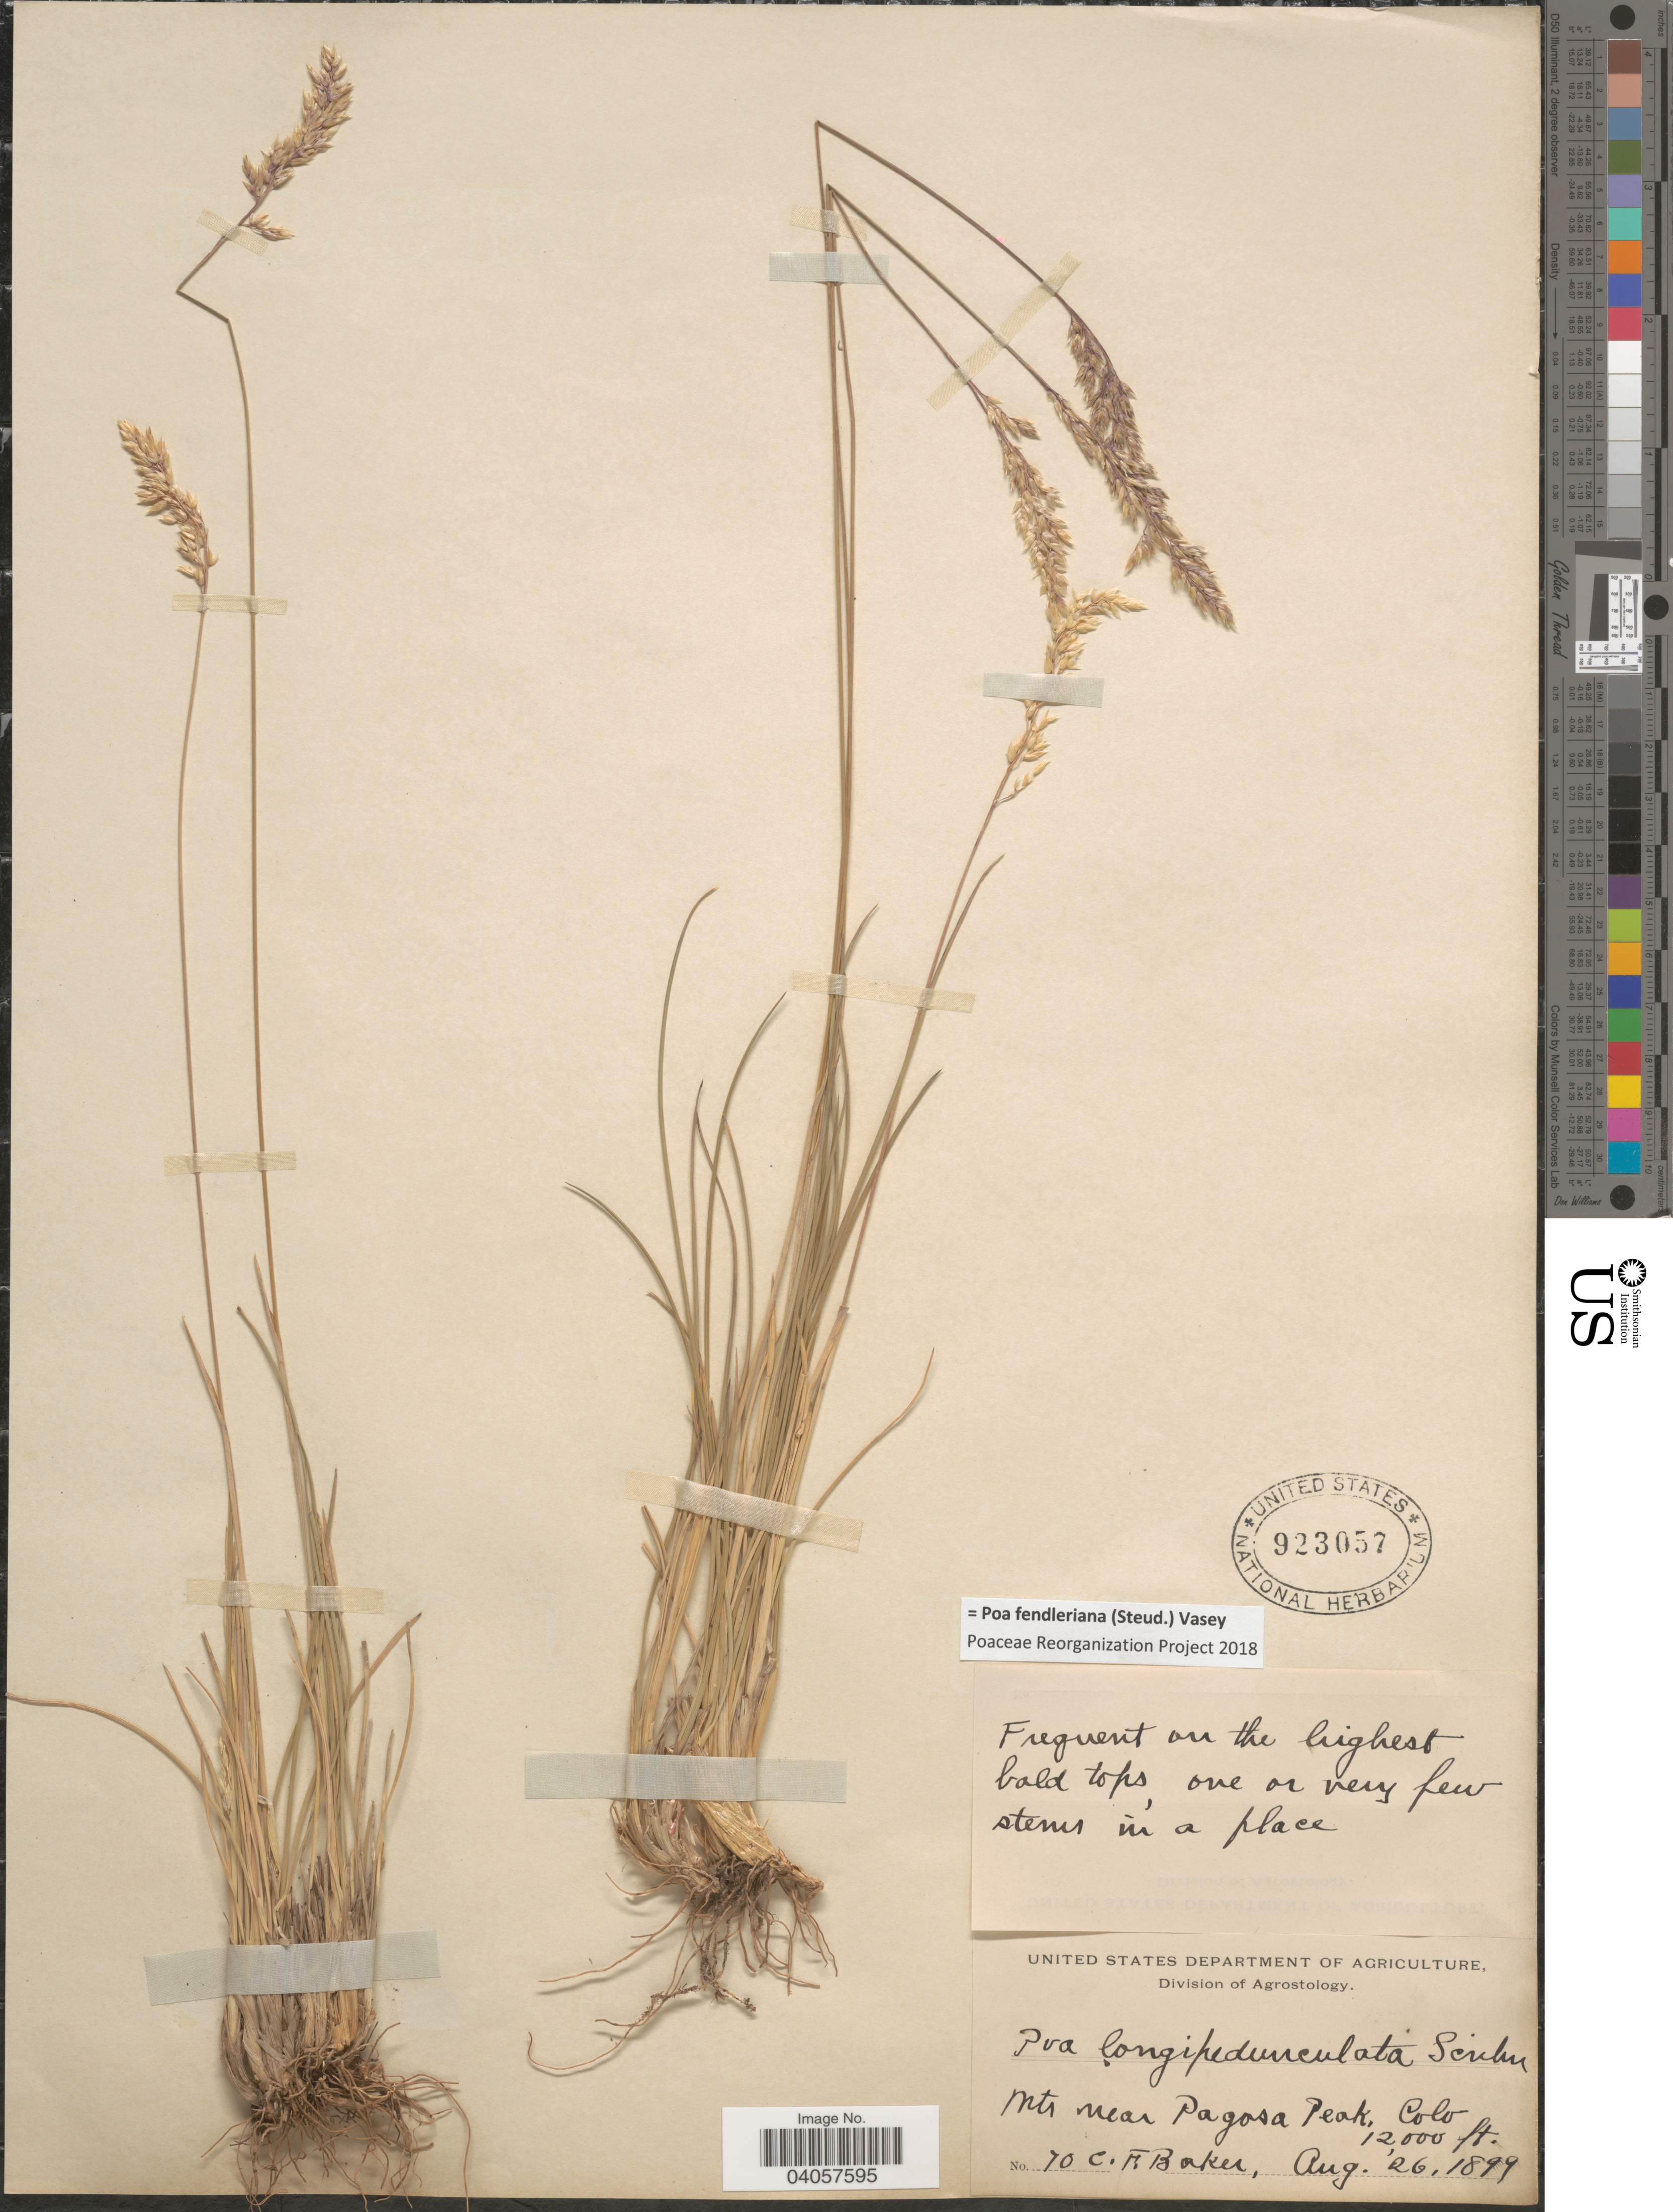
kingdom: Plantae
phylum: Tracheophyta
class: Liliopsida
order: Poales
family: Poaceae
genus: Poa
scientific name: Poa fendleriana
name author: (Steud.) Vasey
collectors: C. F. Baker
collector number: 70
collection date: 1899-08-26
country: United States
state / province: Colorado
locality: Mts near Pagosa Peak.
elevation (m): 3658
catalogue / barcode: US 923057